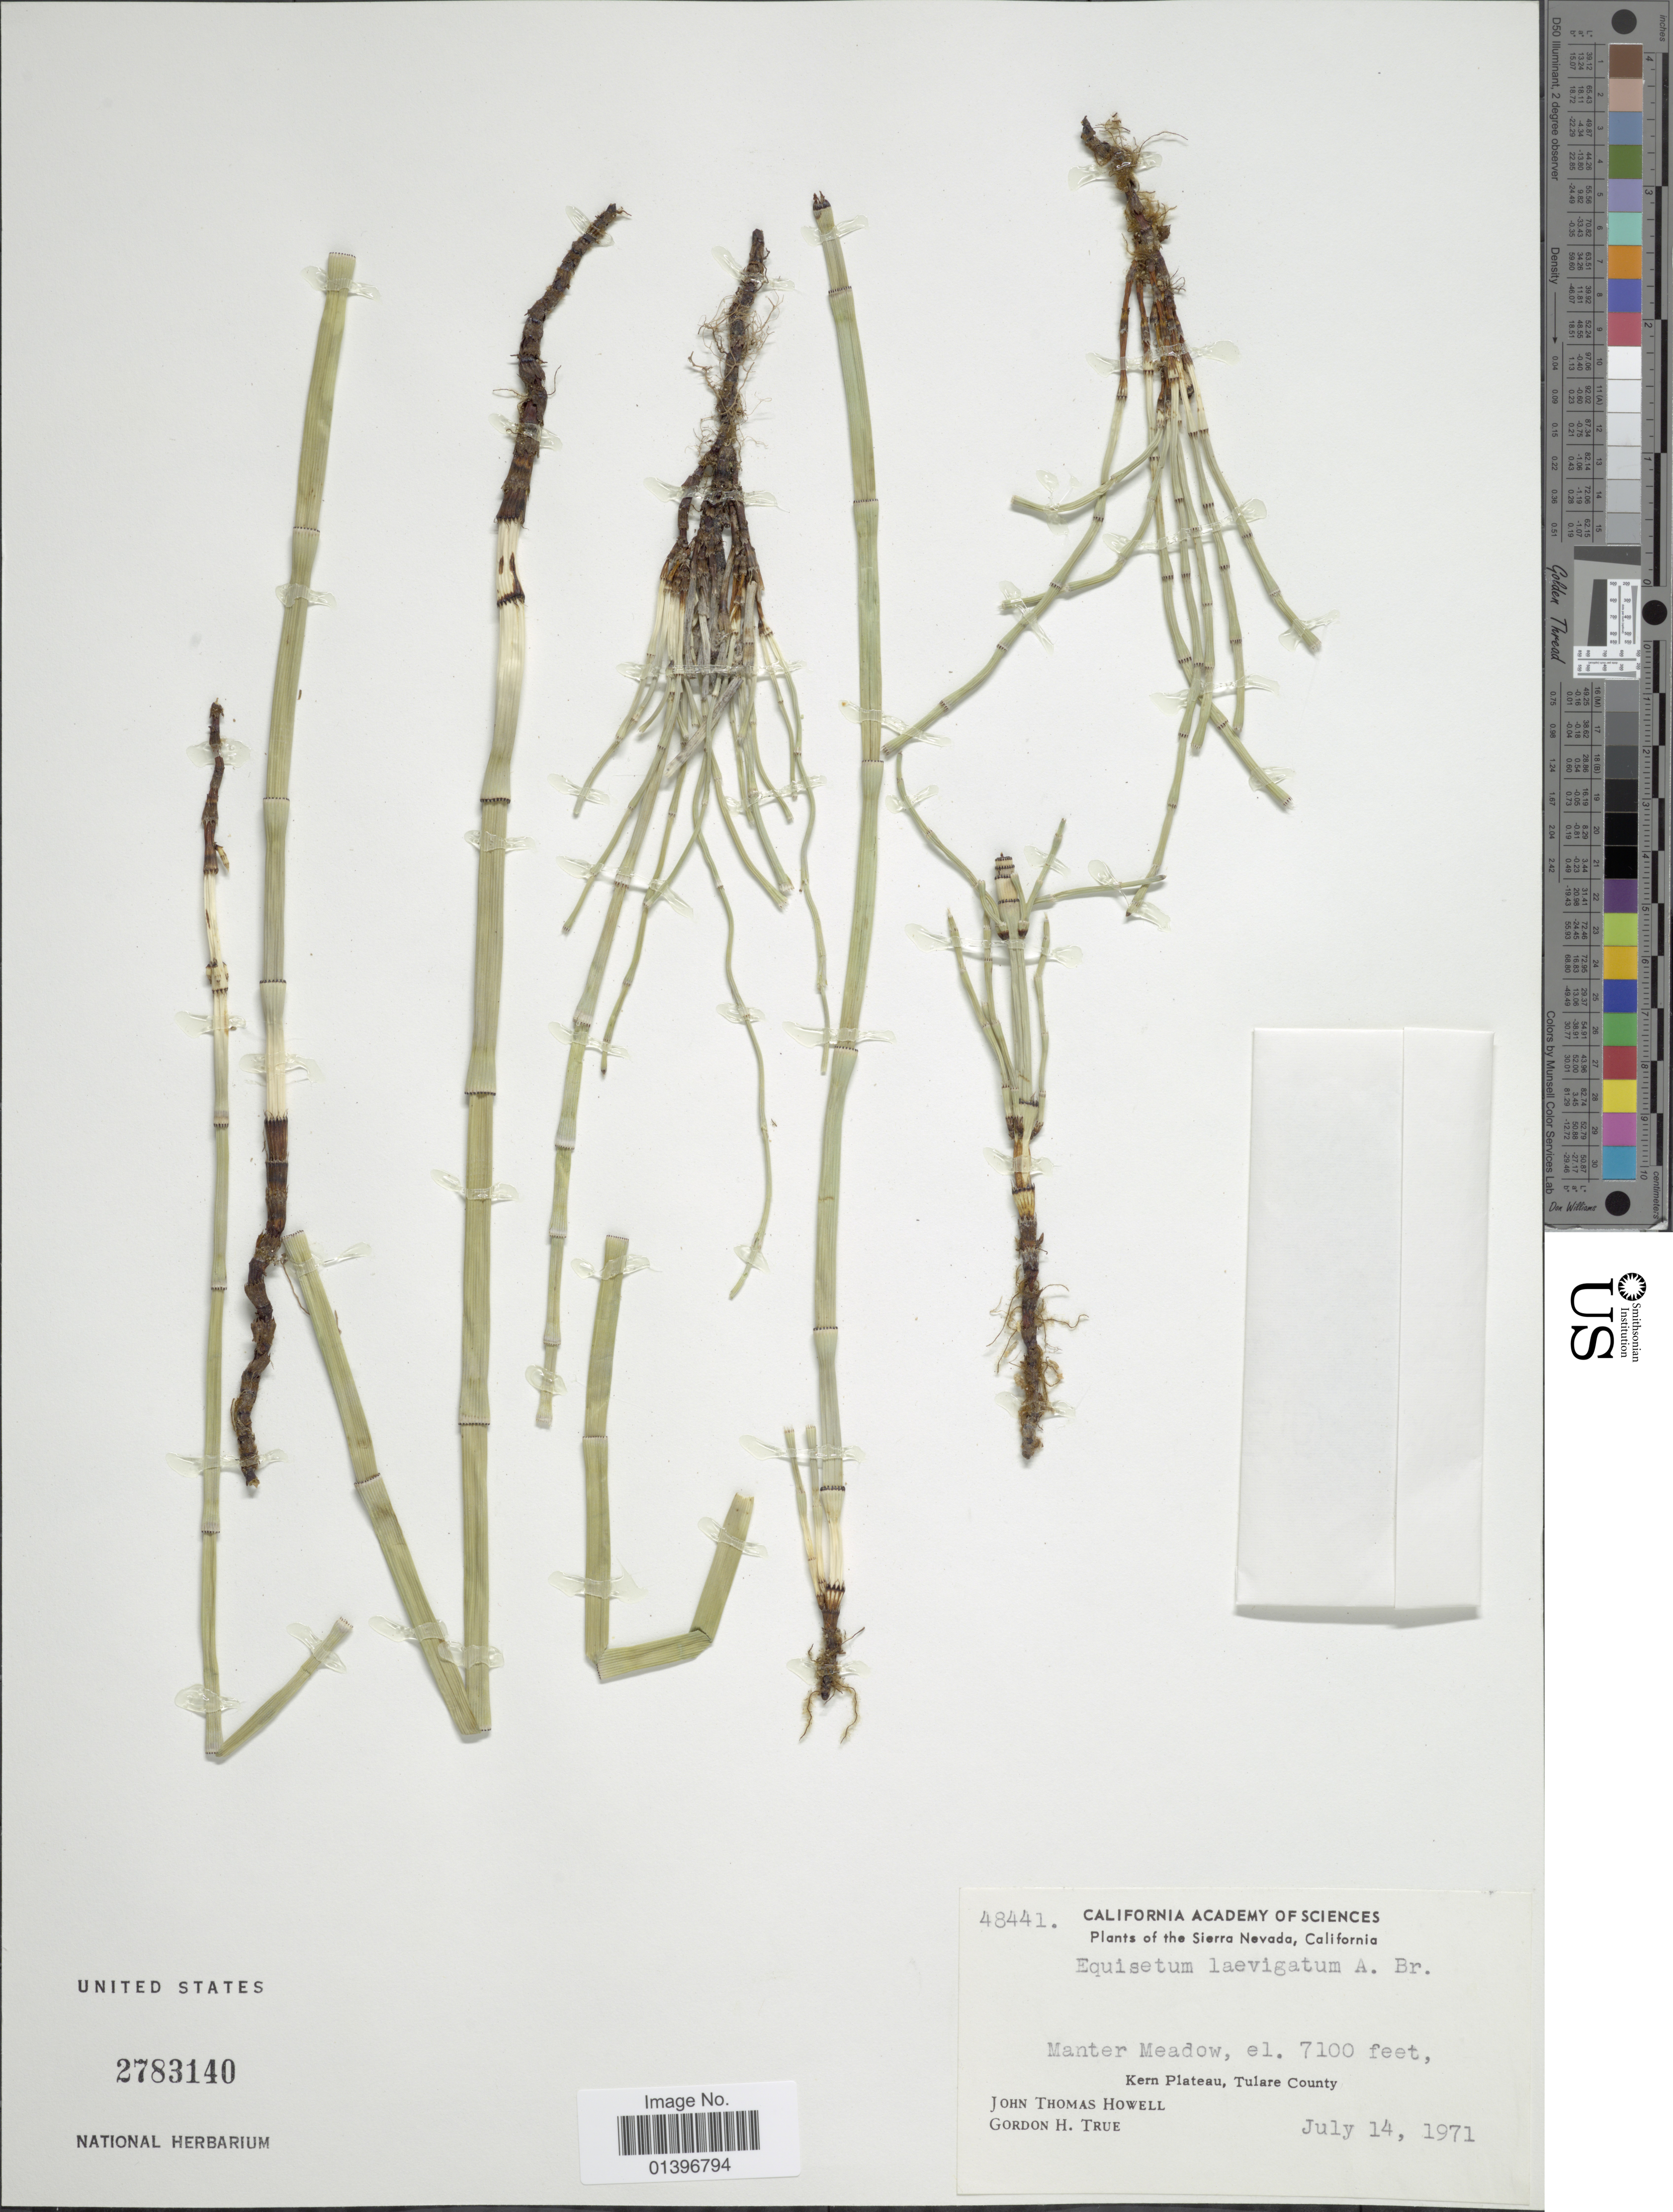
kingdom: Plantae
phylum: Tracheophyta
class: Polypodiopsida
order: Equisetales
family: Equisetaceae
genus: Equisetum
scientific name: Equisetum laevigatum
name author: A. Braun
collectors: J. T. Howell & G. H. True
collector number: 48441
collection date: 1971-07-14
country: United States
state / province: California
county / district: Tulare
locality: Sierra Nevada. Manter Meadow, Kern Plateau, Tulare County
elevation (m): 2164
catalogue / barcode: US 2783140